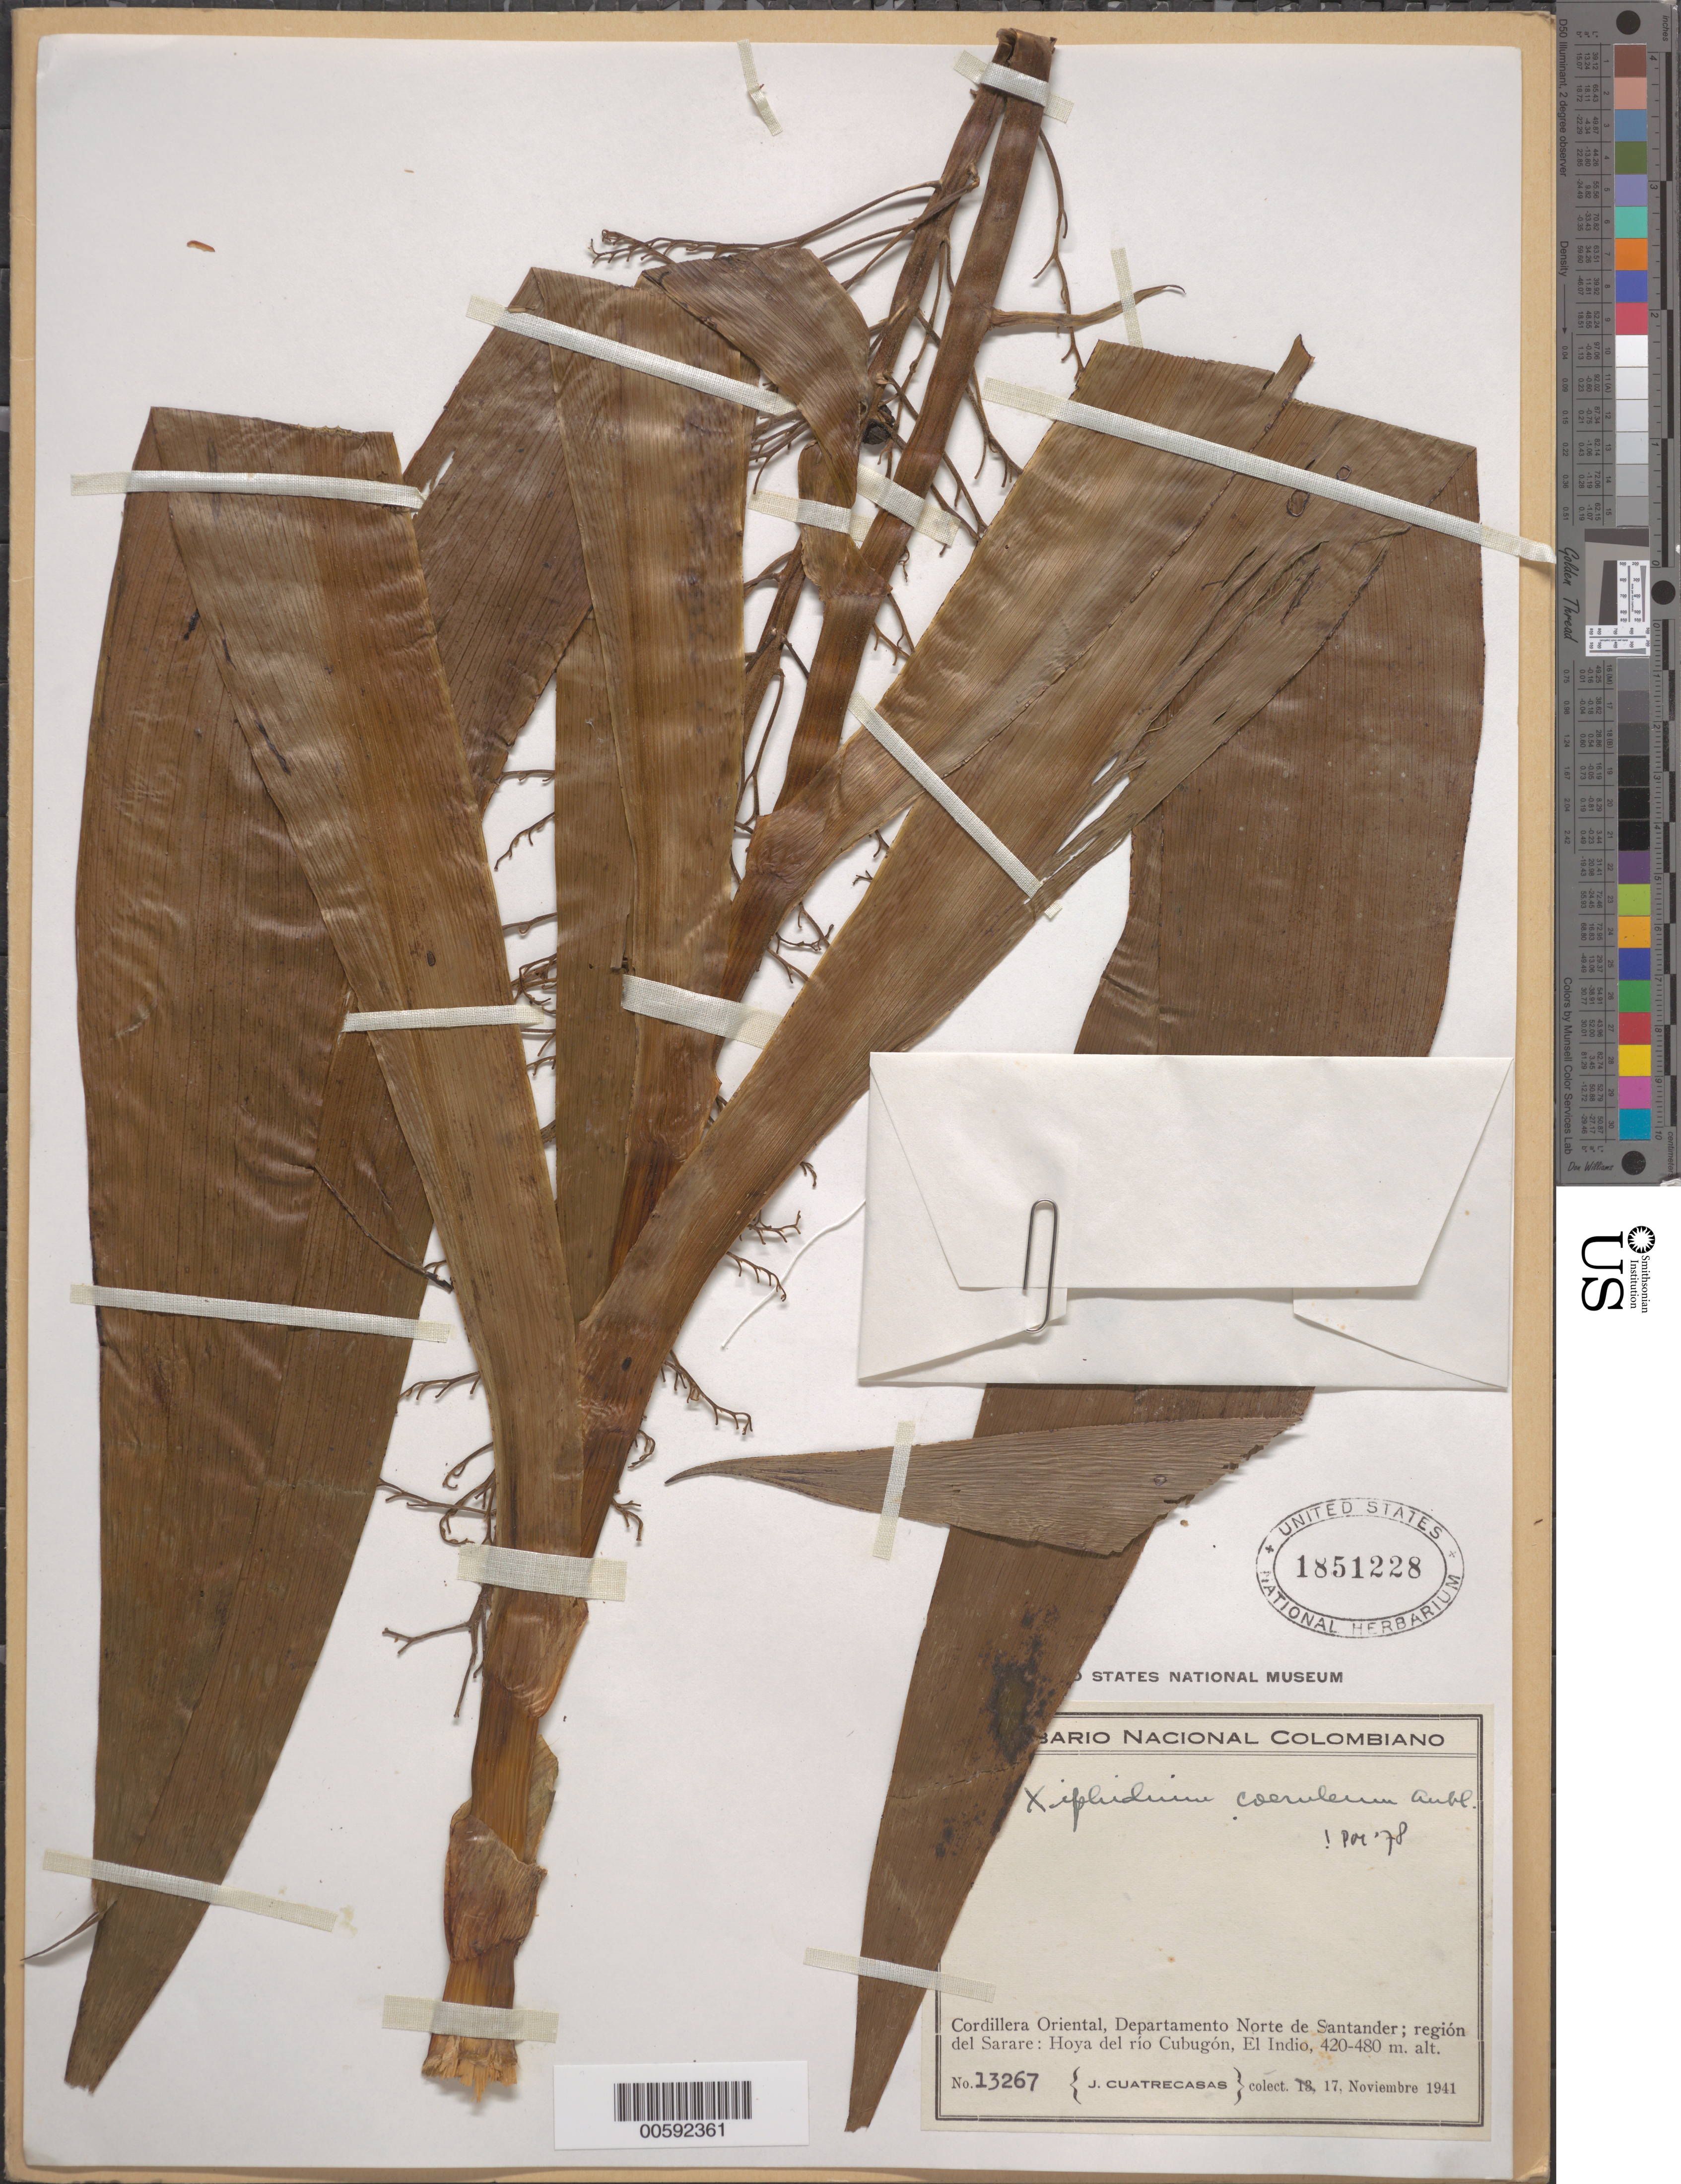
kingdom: Plantae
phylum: Tracheophyta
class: Liliopsida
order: Commelinales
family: Haemodoraceae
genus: Xiphidium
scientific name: Xiphidium caeruleum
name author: Aubl.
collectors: J. Cuatrecasas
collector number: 13267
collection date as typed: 17 Nov 1941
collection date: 1941-11-17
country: Colombia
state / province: Norte de Santander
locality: Sarare, Hoya del Rio Cubugon, El Indio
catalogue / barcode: US 1851228